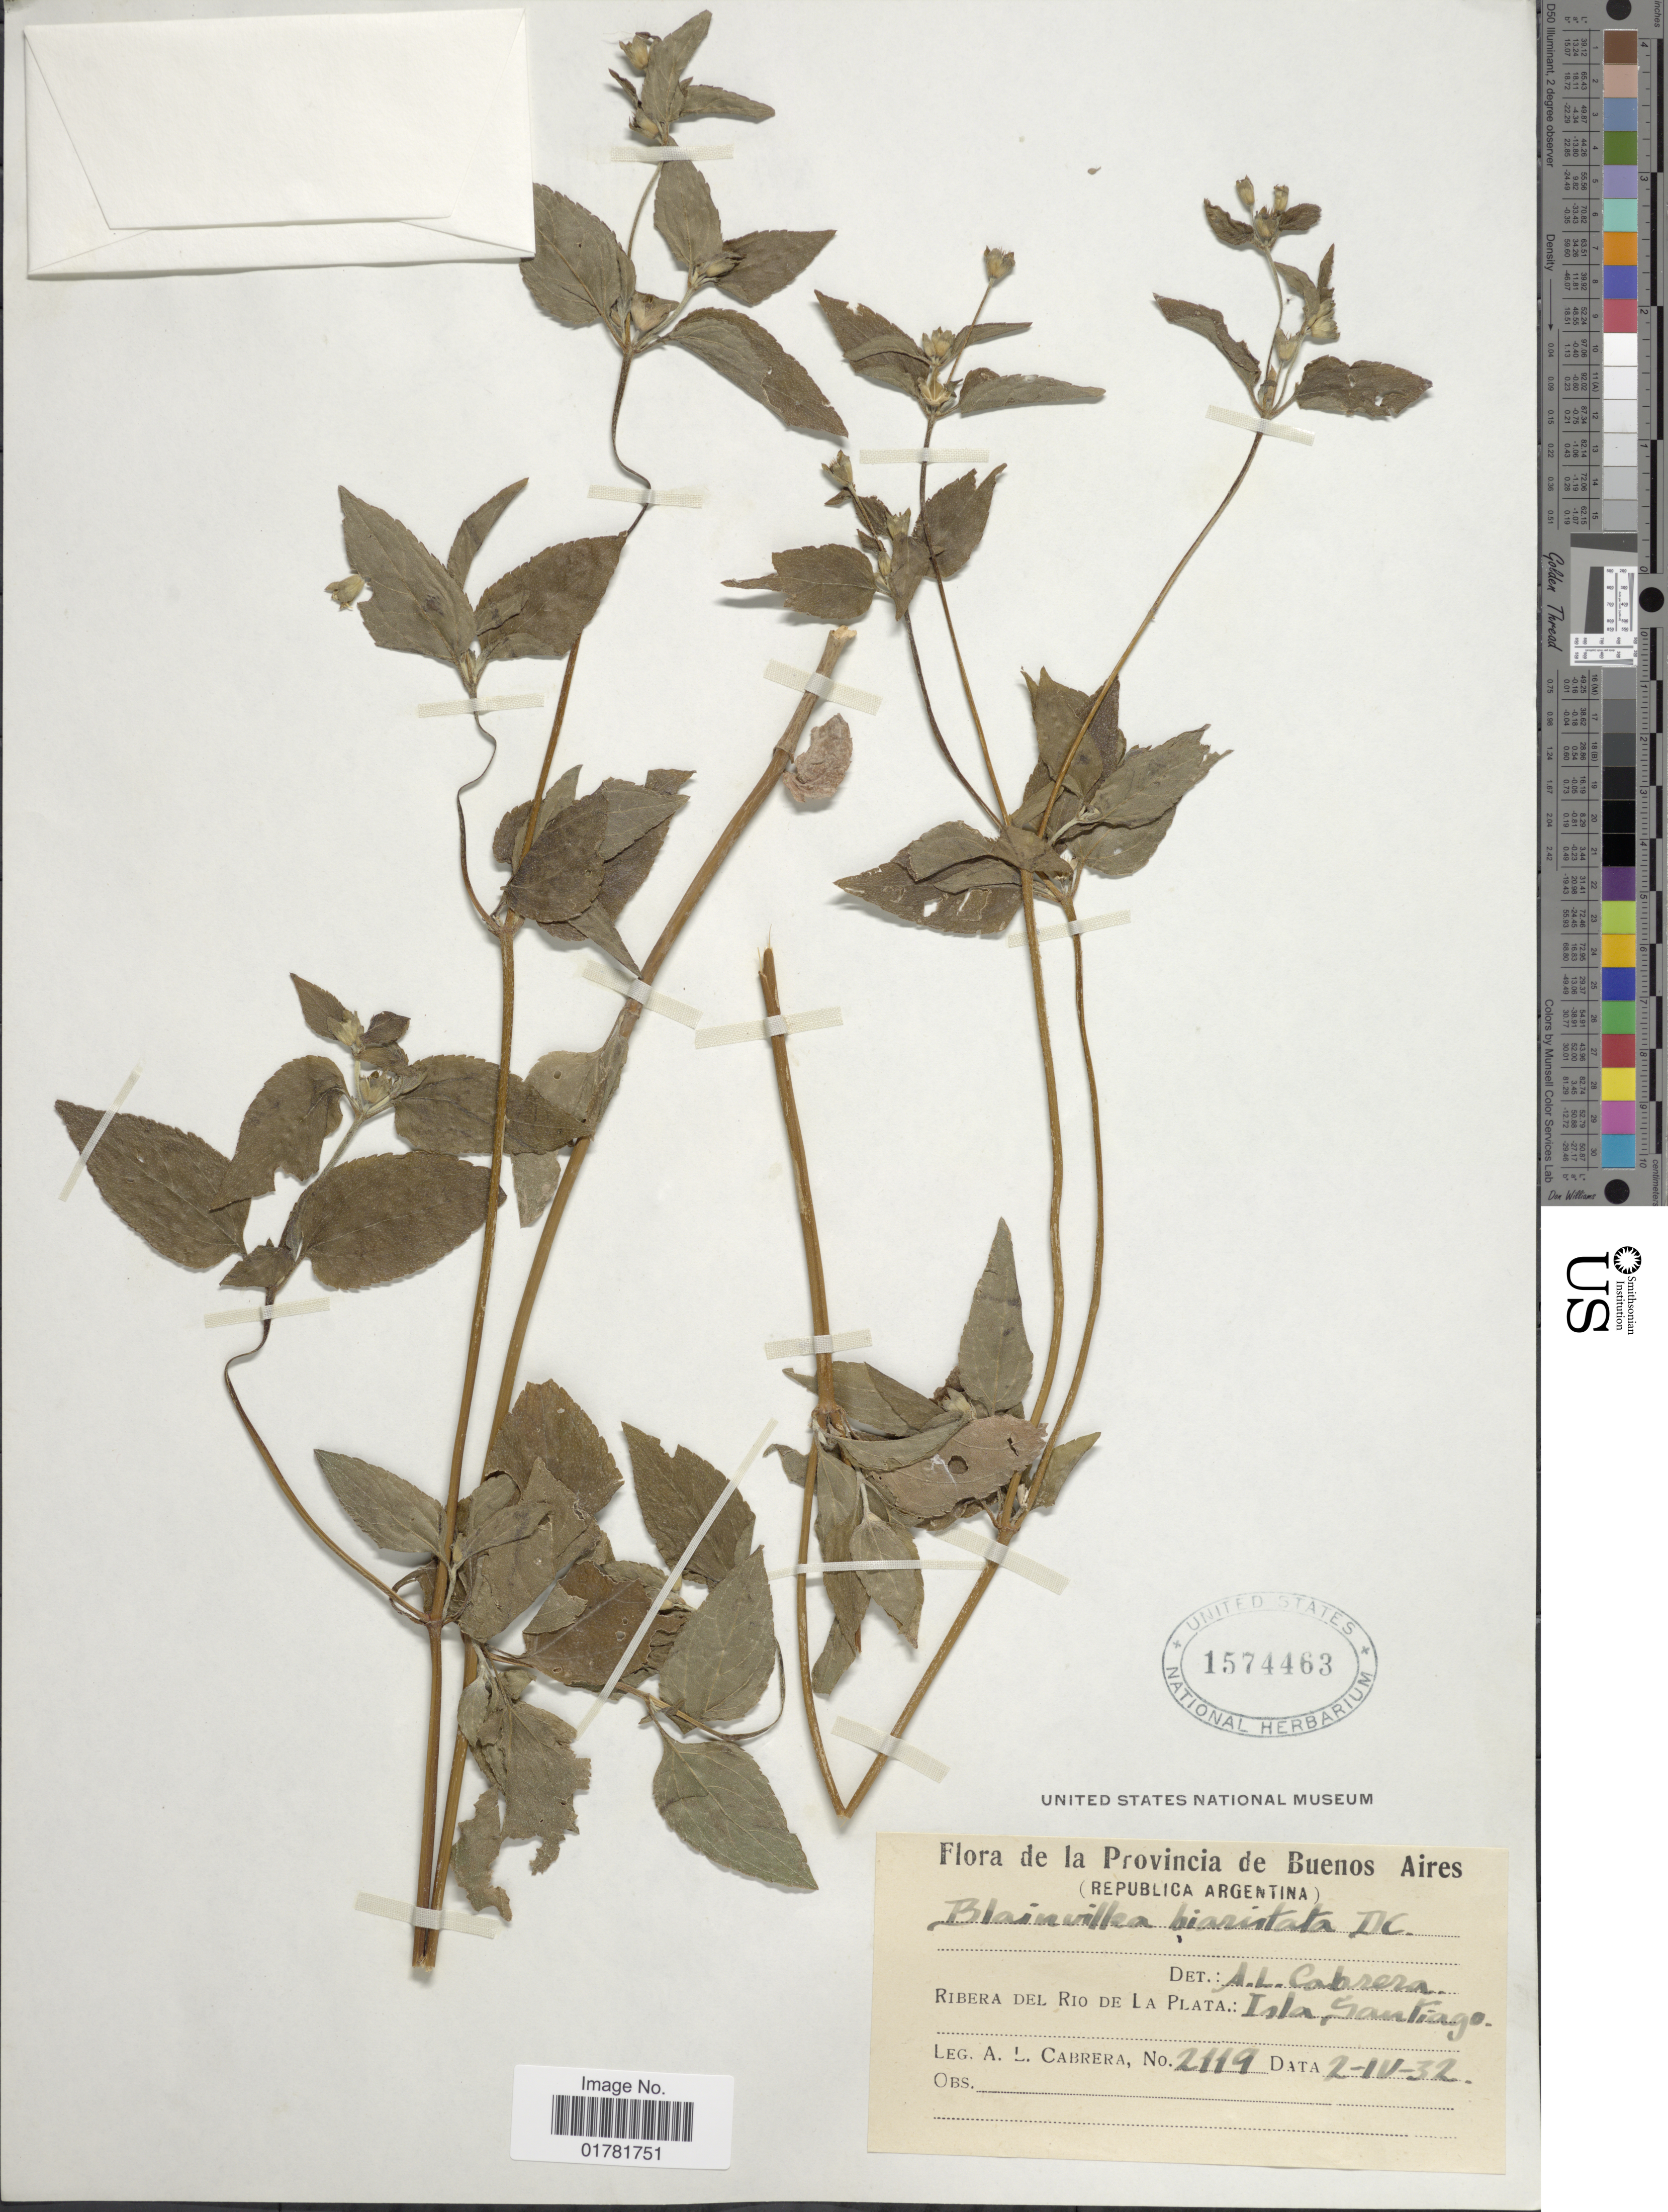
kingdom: Plantae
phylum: Tracheophyta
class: Magnoliopsida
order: Asterales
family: Asteraceae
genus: Calyptocarpus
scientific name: Calyptocarpus baristatus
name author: (DC.) H. Rob.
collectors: A. L. Cabrera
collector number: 2119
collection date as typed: Transcribed d/m/y: 2/4/32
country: Argentina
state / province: Buenos Aires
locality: (Republica argentina), Ribera del Rio De La Plata: Isla Santiago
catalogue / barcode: US 1574463